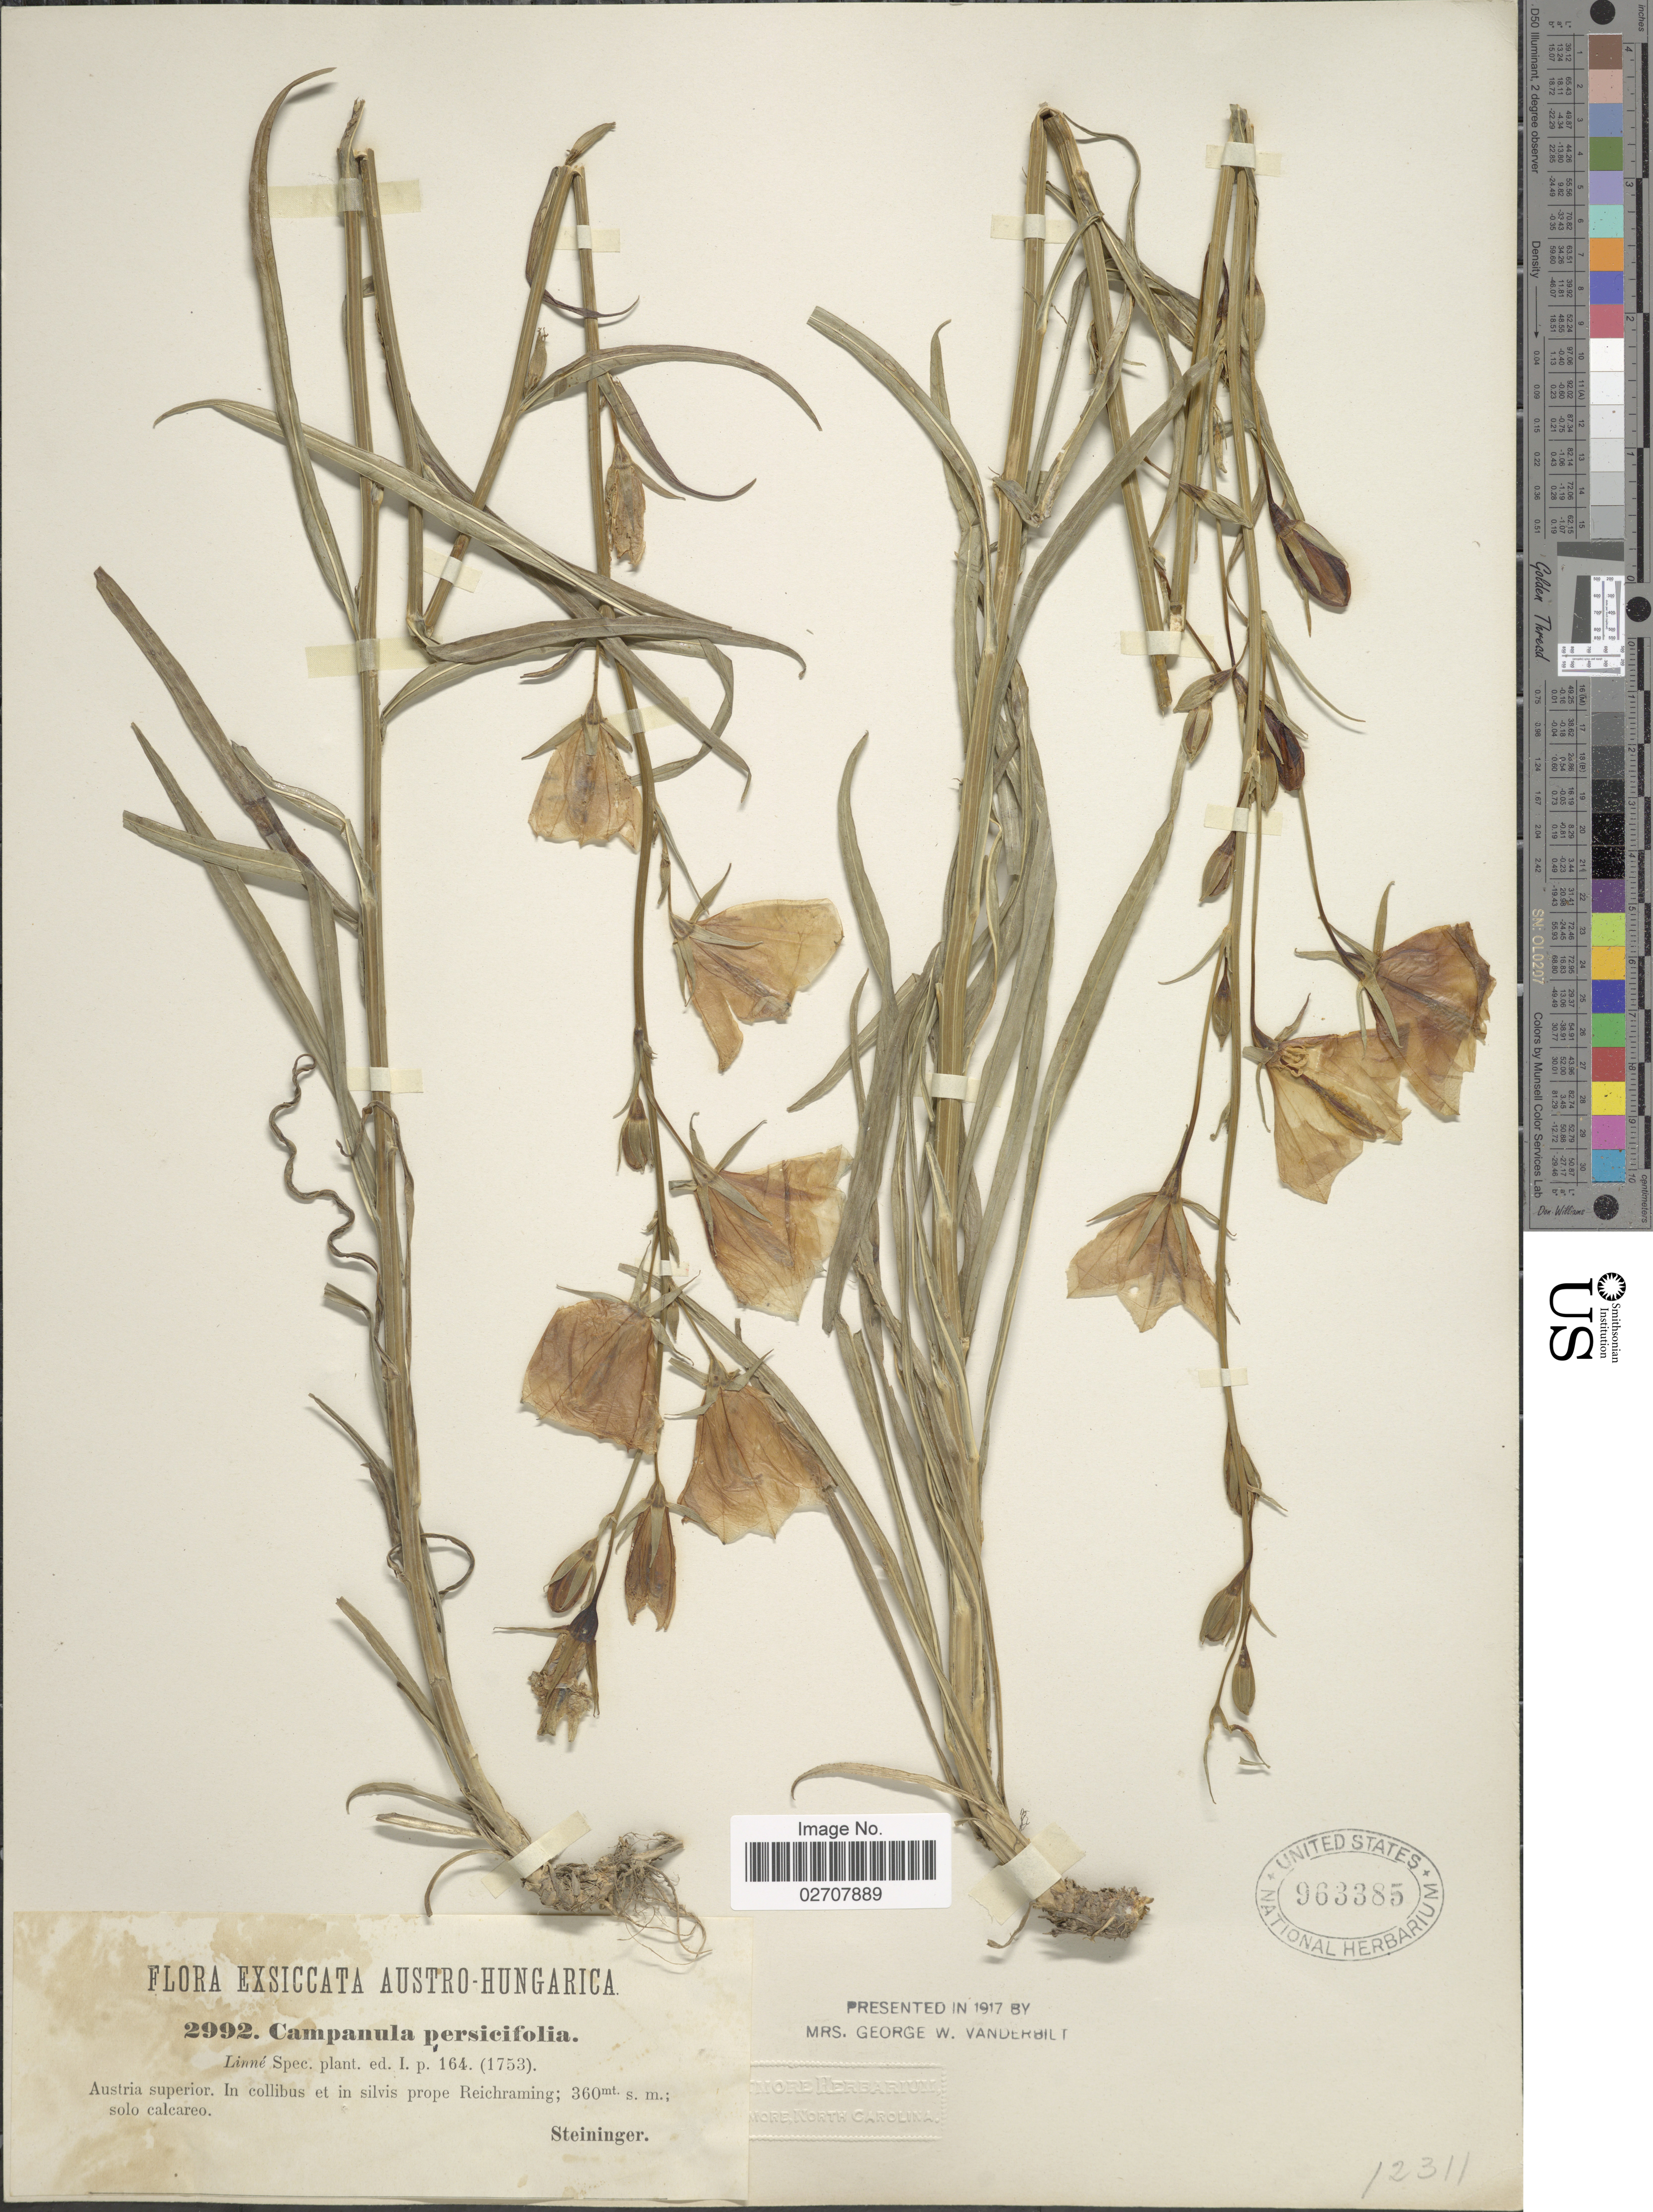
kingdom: Plantae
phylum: Tracheophyta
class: Magnoliopsida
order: Asterales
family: Campanulaceae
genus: Campanula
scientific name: Campanula persicifolia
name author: L.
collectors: H. Steininger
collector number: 2992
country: Austria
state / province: Oberosterreich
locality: Austro-Hungarica. Austria superior. Prope Reichraming.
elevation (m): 360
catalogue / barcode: US 963385